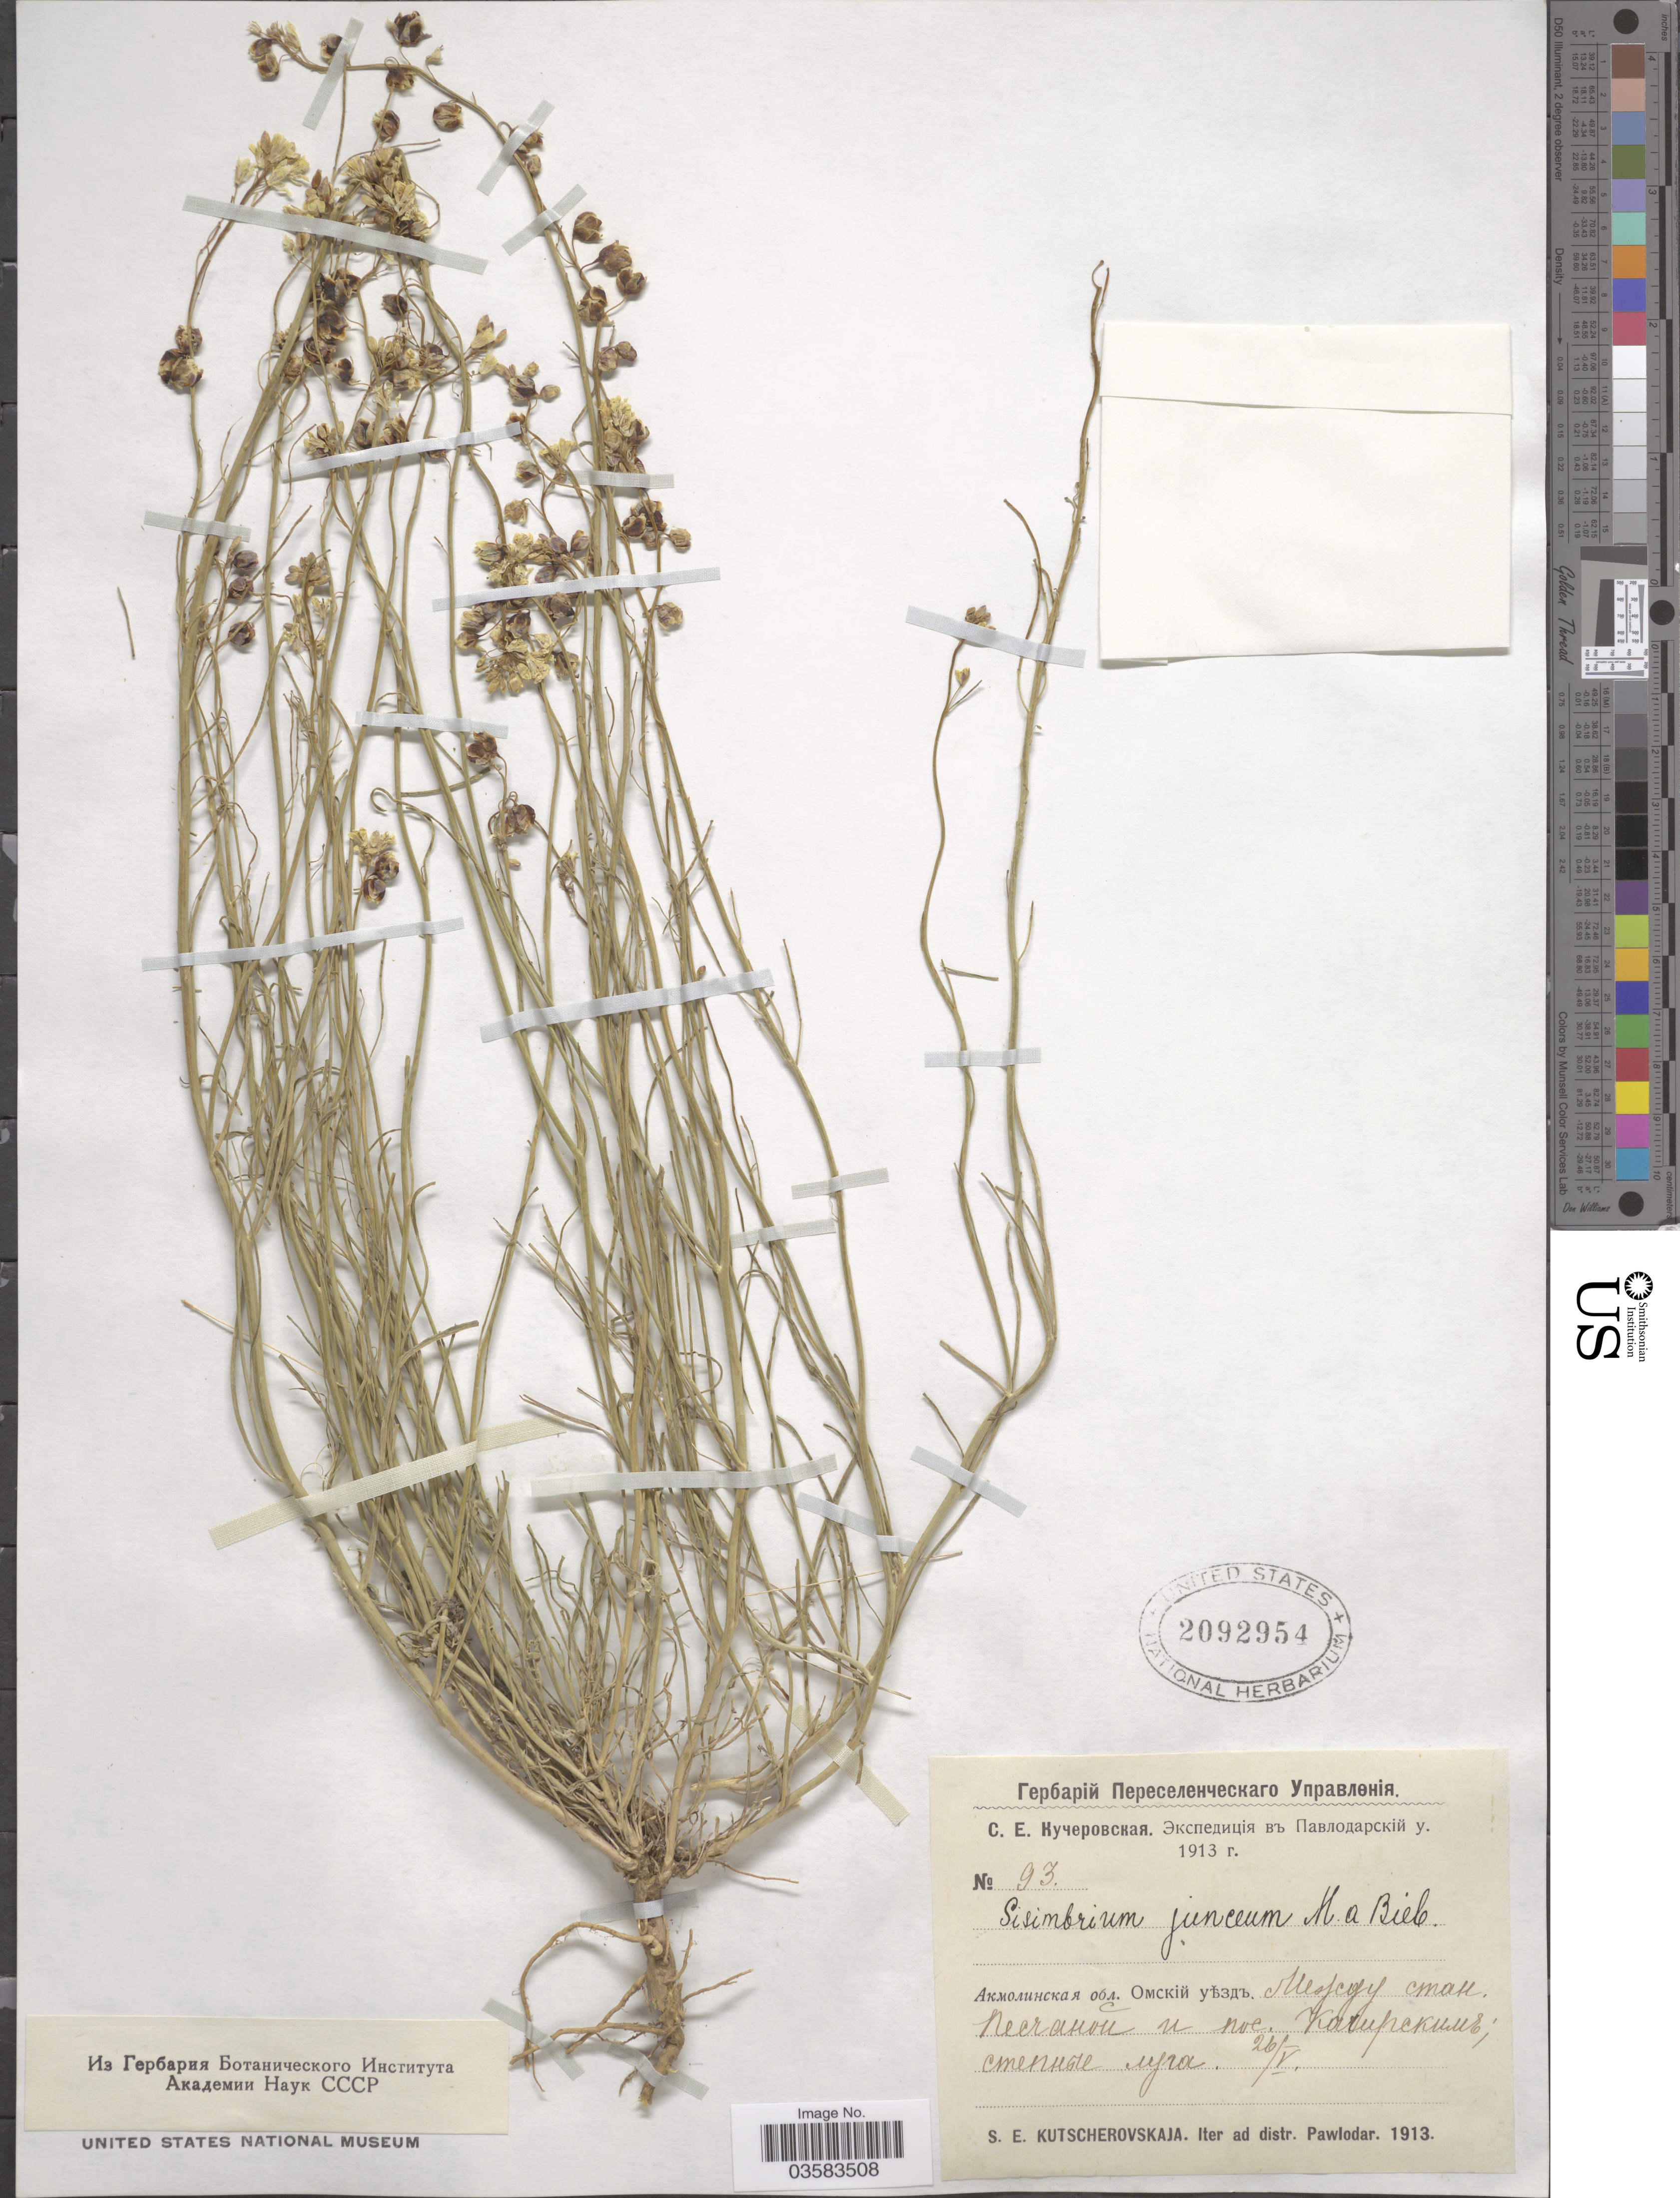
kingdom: Plantae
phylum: Tracheophyta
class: Magnoliopsida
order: Brassicales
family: Brassicaceae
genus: Sisymbrium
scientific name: Sisymbrium junceum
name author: Molk.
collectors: S. Kutscherovskaja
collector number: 93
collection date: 1913-05-26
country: Kazakhstan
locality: Between Station Peschanaya and village Kachirskiy, Iter ad distr. Pawlodar.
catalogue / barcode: US 2092954